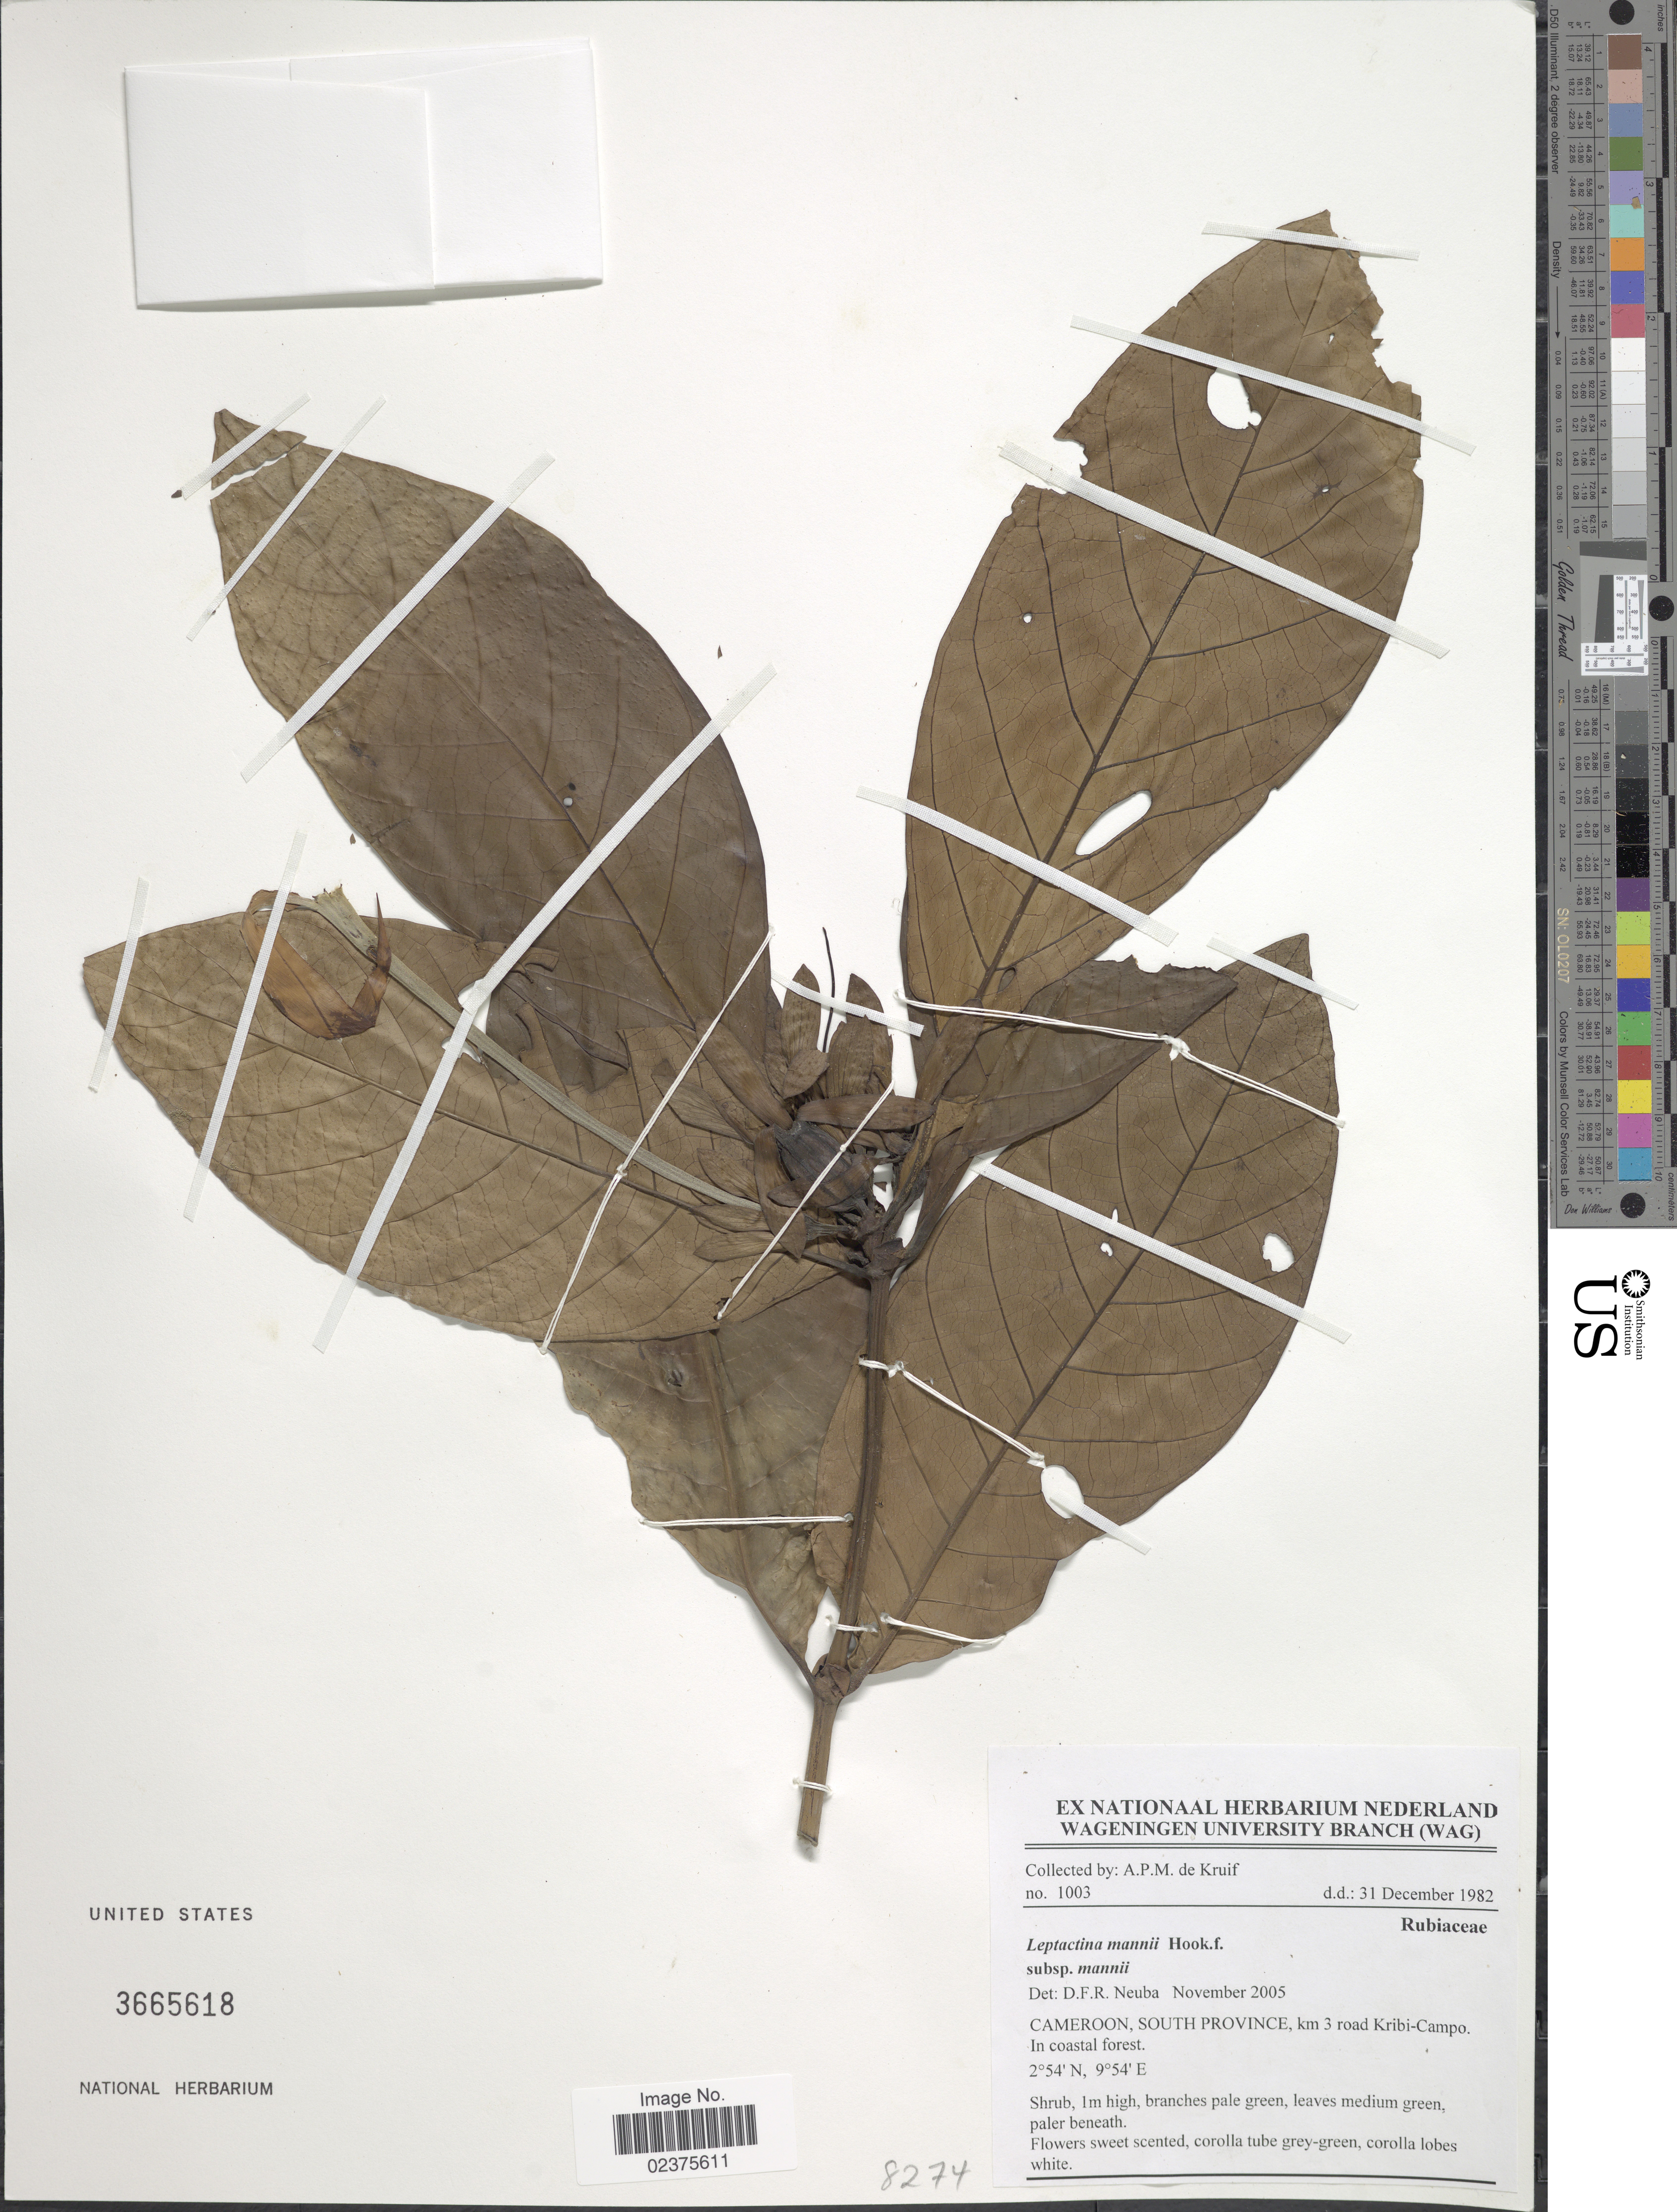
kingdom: Plantae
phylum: Tracheophyta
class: Magnoliopsida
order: Gentianales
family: Rubiaceae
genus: Leptactina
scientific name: Leptactina mannii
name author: Hook. f.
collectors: A. P. de Kruif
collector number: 1003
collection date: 1982-12-31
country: Cameroon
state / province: Sud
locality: South Province, km 3 road Kribi-Campo. In coastal forest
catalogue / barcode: US 3665618